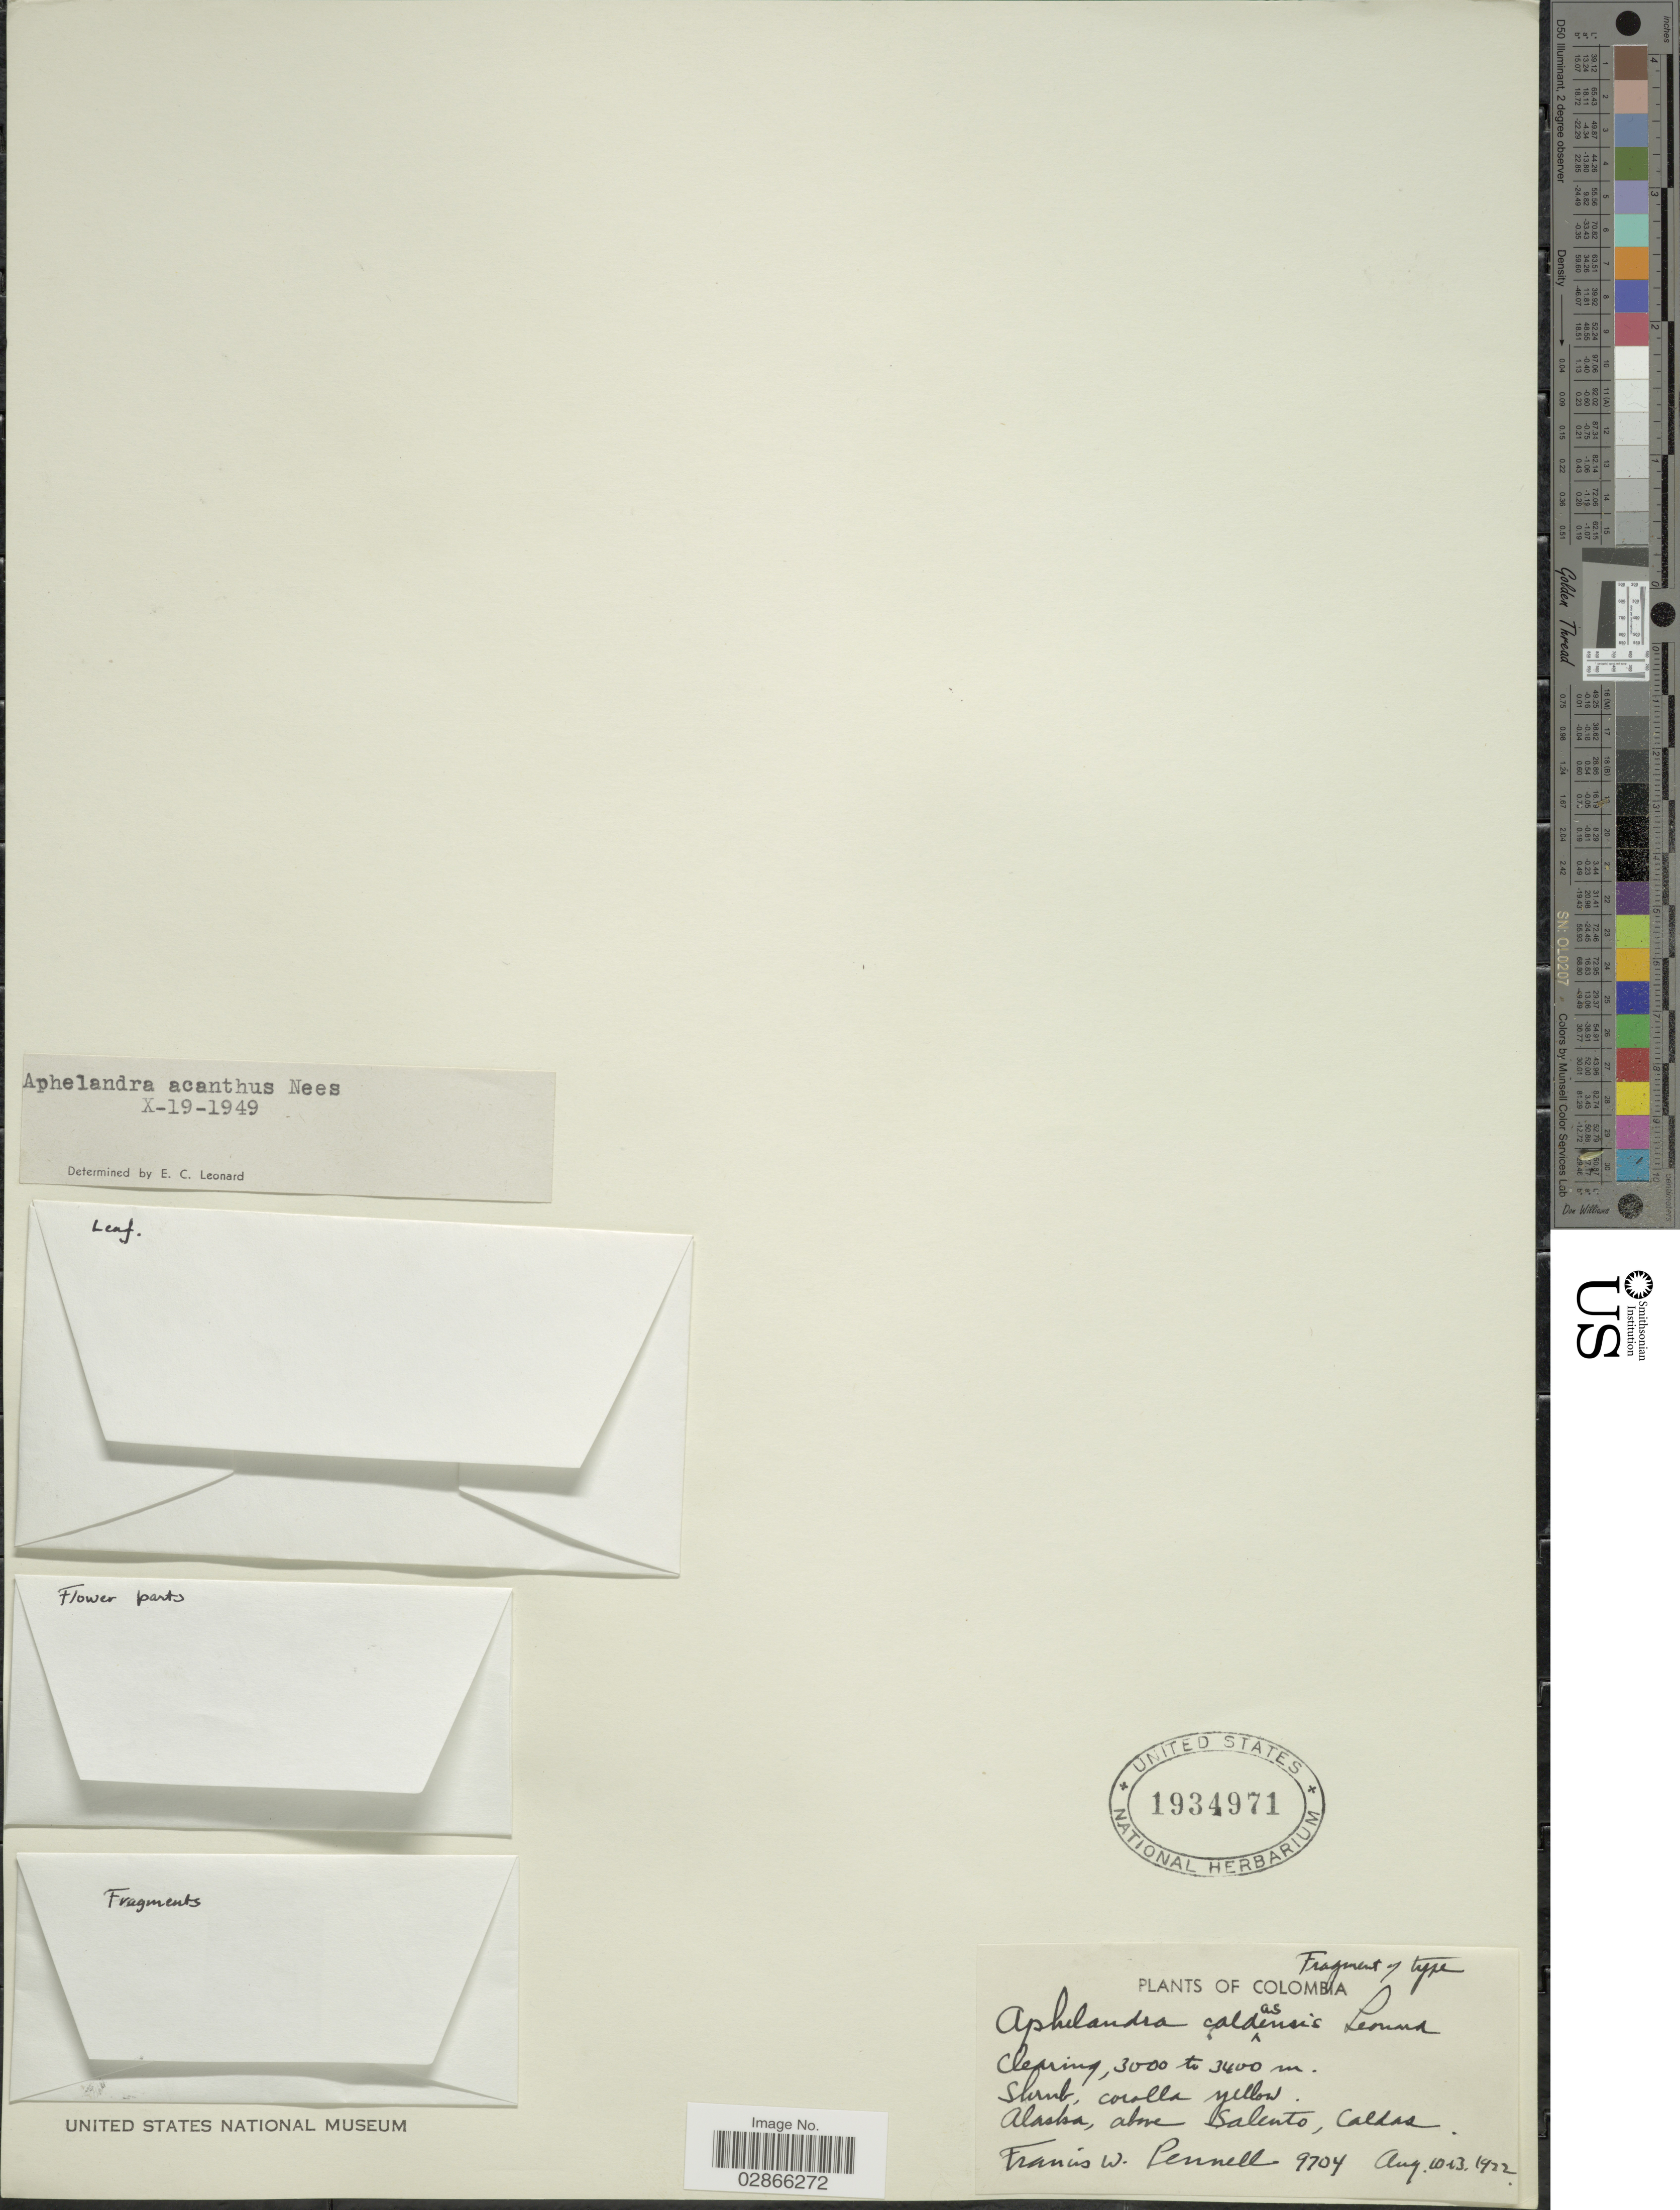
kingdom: Plantae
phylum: Tracheophyta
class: Magnoliopsida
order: Lamiales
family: Acanthaceae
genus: Aphelandra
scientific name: Aphelandra acanthus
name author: Nees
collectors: F. W. Pennell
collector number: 9704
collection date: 1922-08-10/1922-08-13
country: Colombia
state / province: Caldas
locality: Alaska, above Salento.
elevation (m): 3000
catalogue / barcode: US 1934971